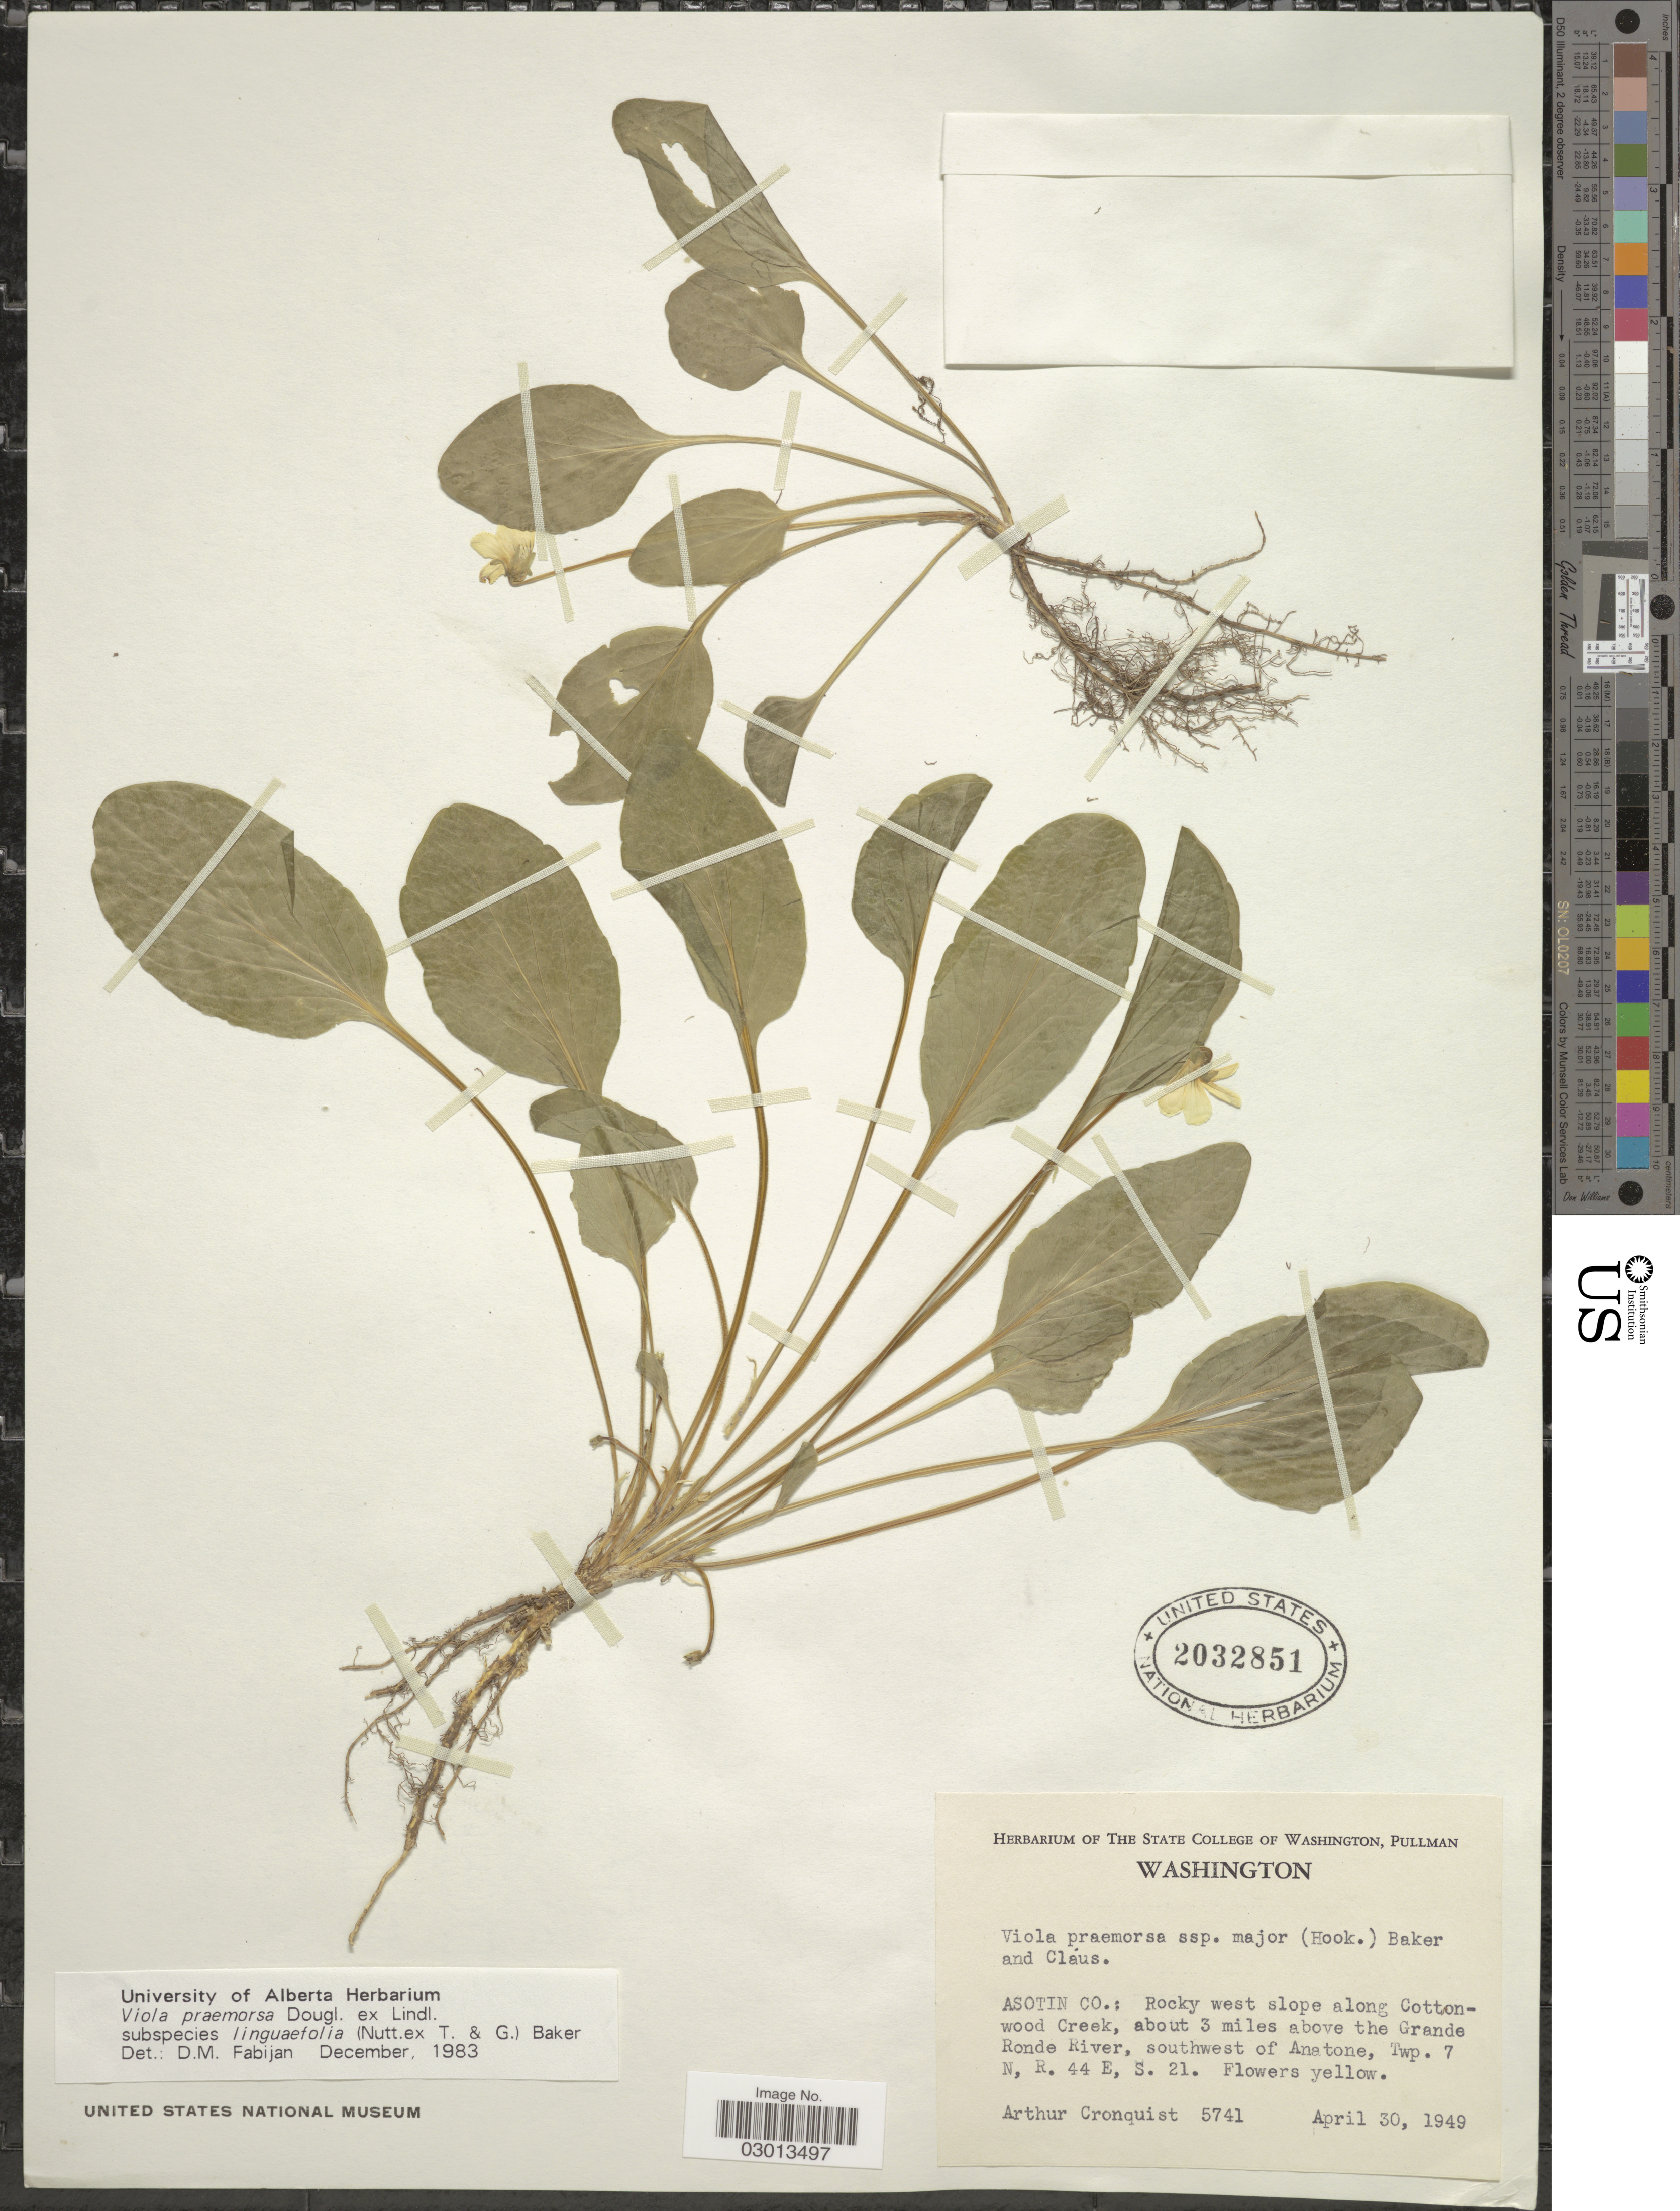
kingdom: Plantae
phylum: Tracheophyta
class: Magnoliopsida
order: Malpighiales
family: Violaceae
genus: Viola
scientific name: Viola praemorsa subsp. linguifolia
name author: (Nutt.) M.S. Baker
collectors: A. J. Cronquist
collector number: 5741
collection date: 1949-04-30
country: United States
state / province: Washington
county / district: Asotin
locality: Asotin Co.: Rocky west slope along Cottonwood Creek, about 3 miles above the Grande Ronde River, southwest of Anatone, Twp. 7 N, R. 44 E, S. 21.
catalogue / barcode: US 2032851